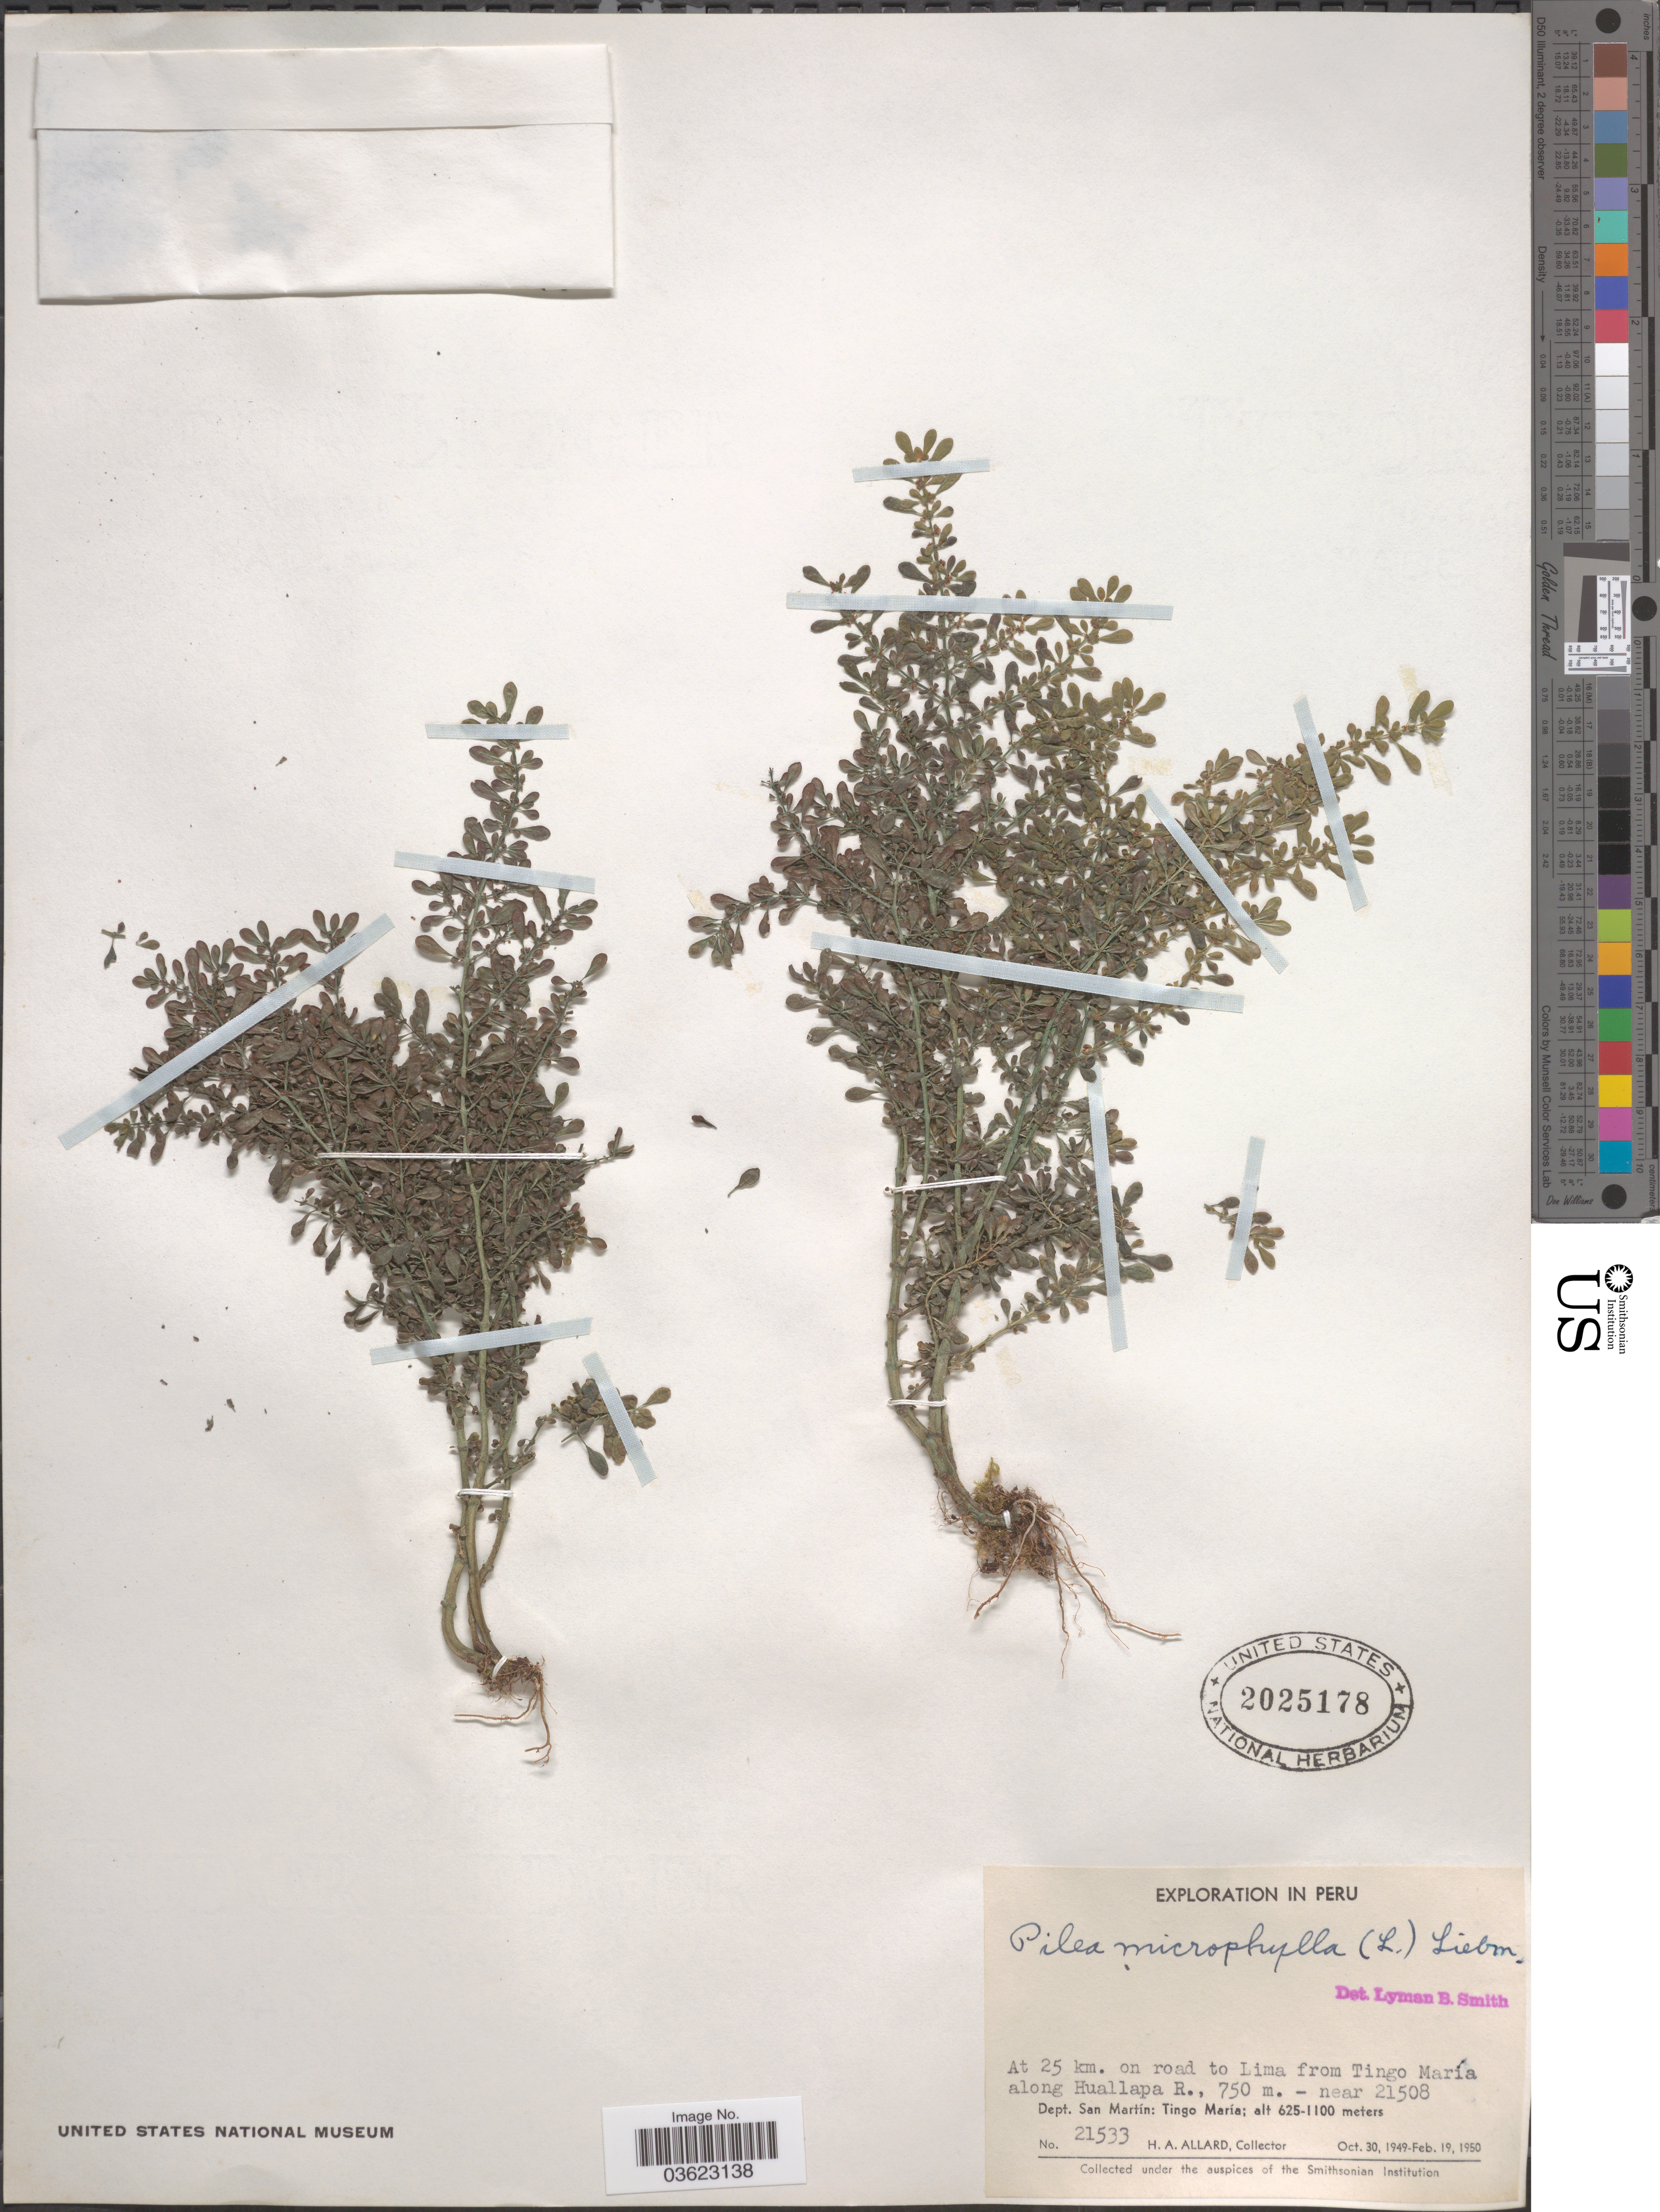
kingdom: Plantae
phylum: Tracheophyta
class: Magnoliopsida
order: Rosales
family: Urticaceae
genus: Pilea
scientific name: Pilea microphylla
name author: (L.) Liebm.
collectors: H. A. Allard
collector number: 21533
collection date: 1949-10-30/1950-02-19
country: Peru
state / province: San Martín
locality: At 25 km. on road to Lima from Tingo María along Huallapa R., near 21508. Dept. San Martín: Tingo María.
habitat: on road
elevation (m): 750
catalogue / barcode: US 2025178